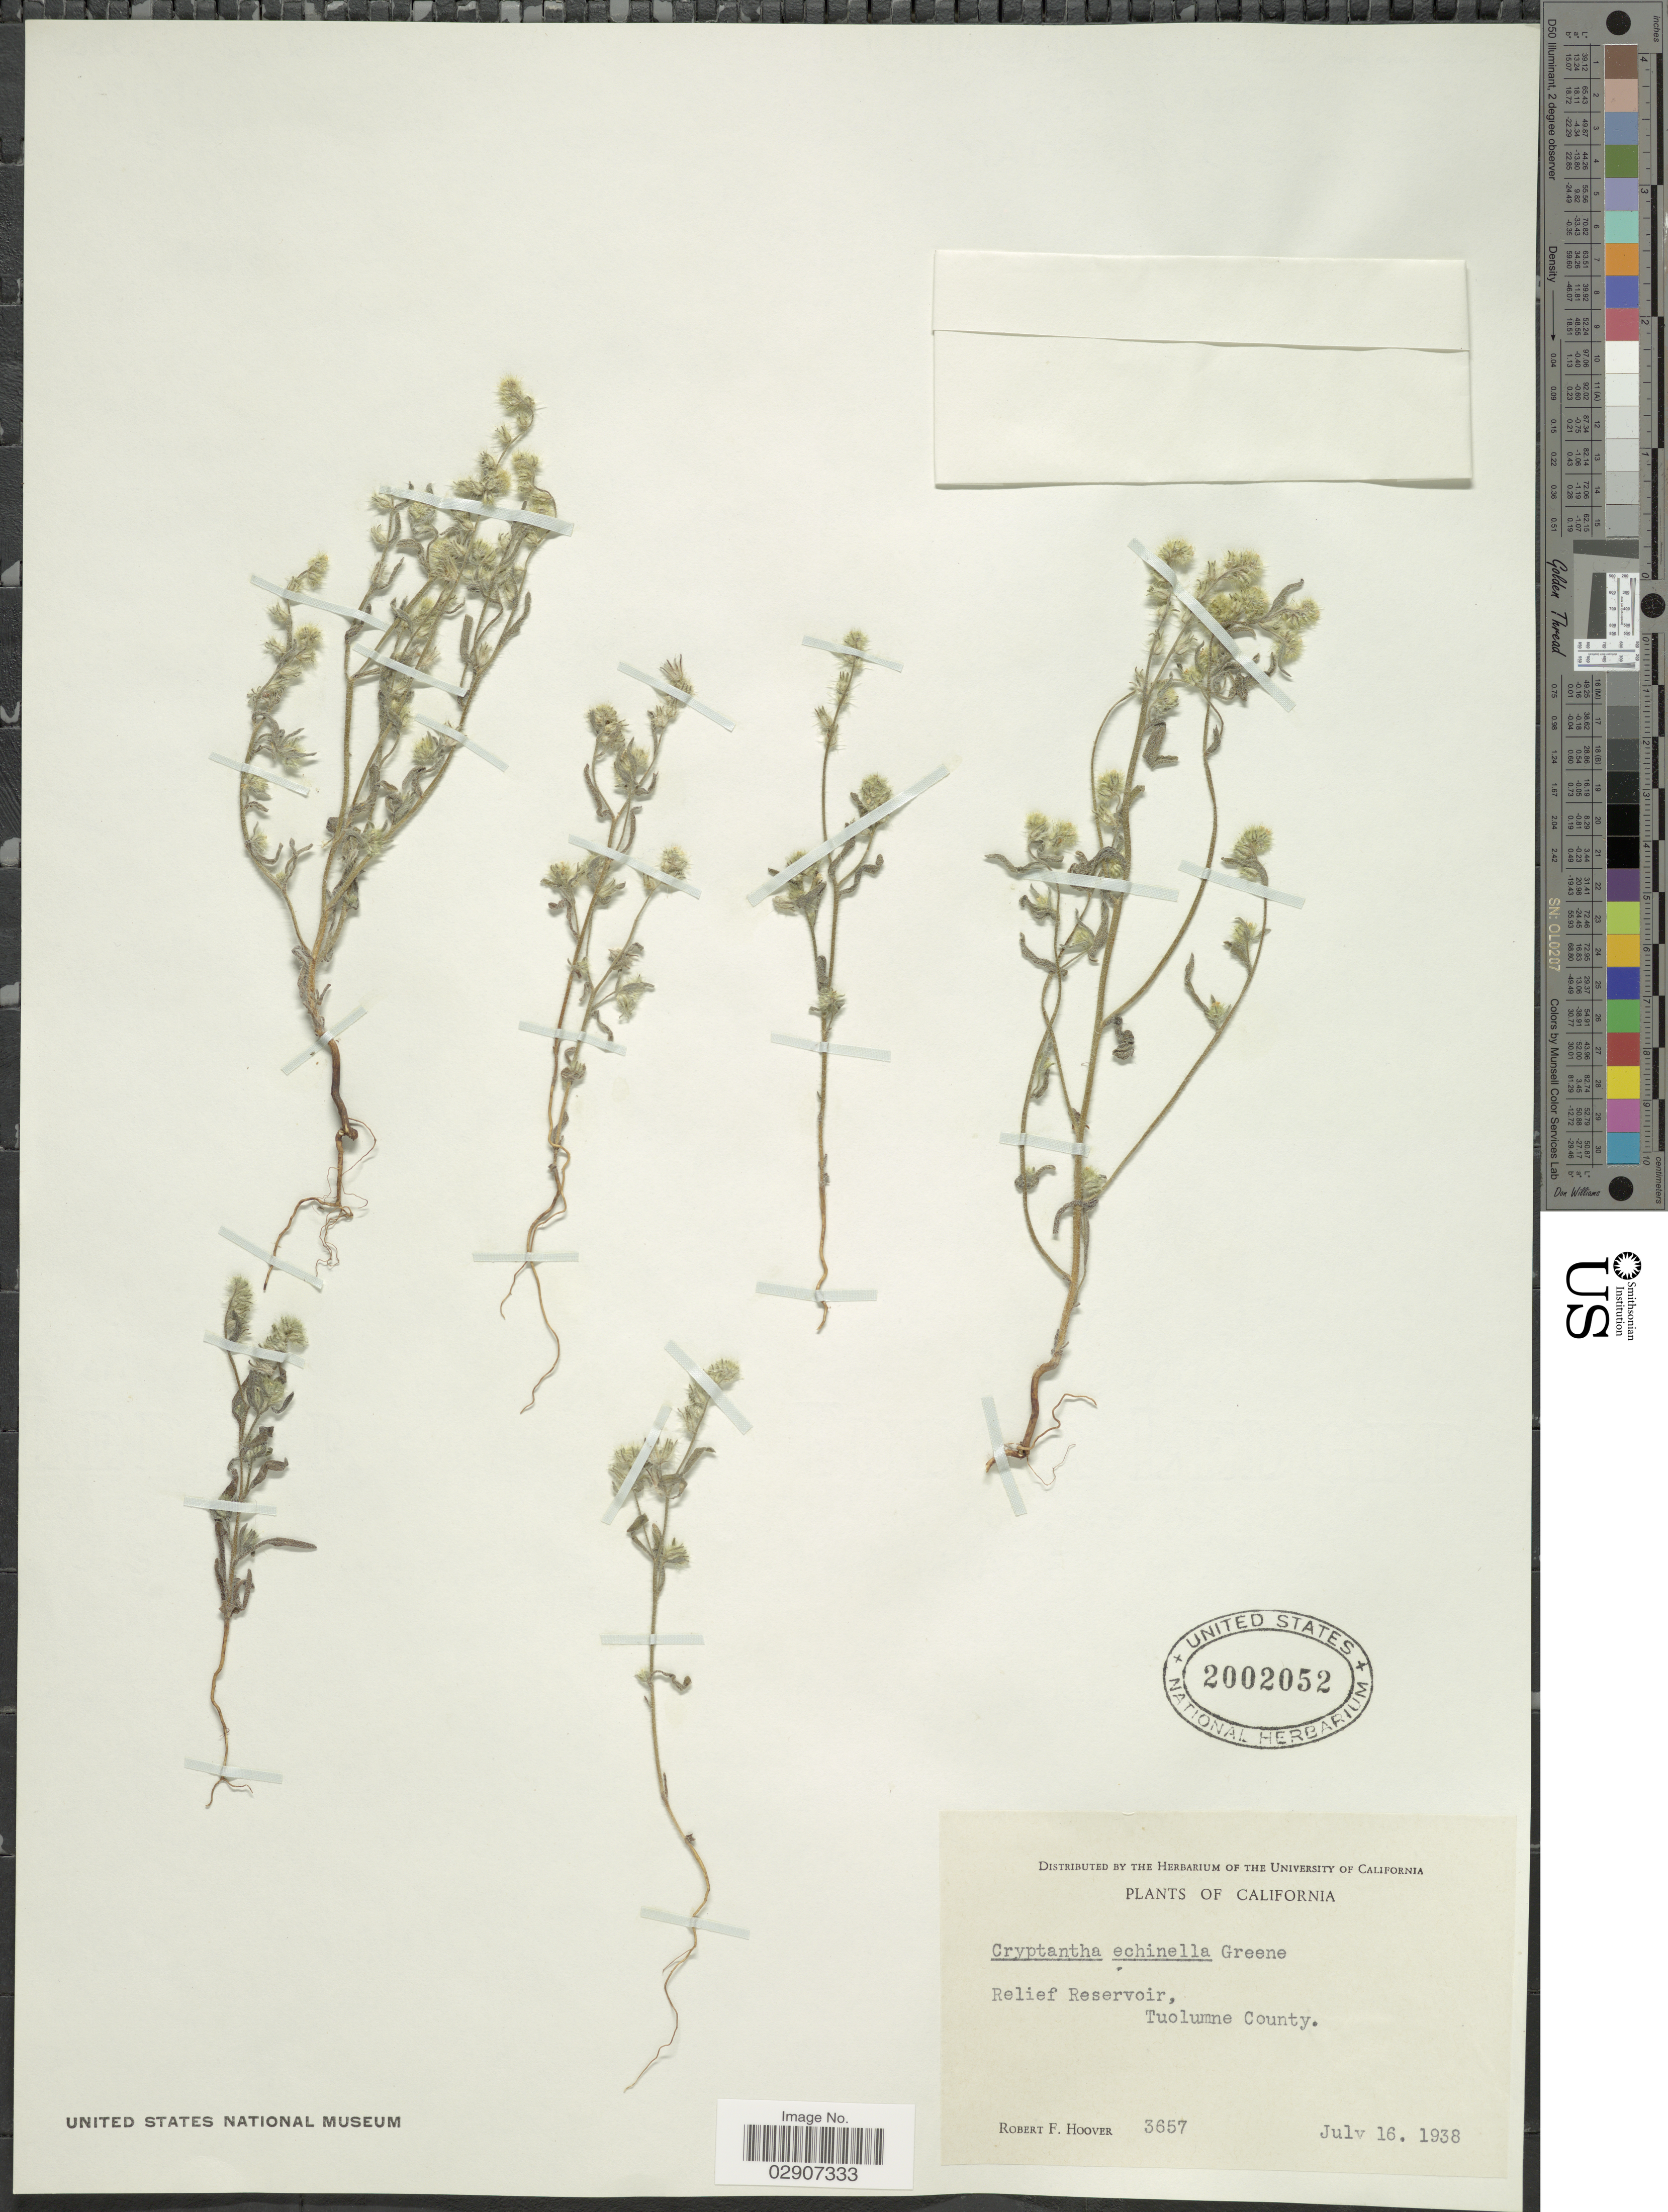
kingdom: Plantae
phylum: Tracheophyta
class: Magnoliopsida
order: Boraginales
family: Boraginaceae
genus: Cryptantha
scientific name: Cryptantha echinella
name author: S.W. Greene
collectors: R. F. Hoover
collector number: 3657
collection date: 1938-07-16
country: United States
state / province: California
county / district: Tuolumne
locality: Relief Reservoir, Tuolumne County.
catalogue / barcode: US 2002052